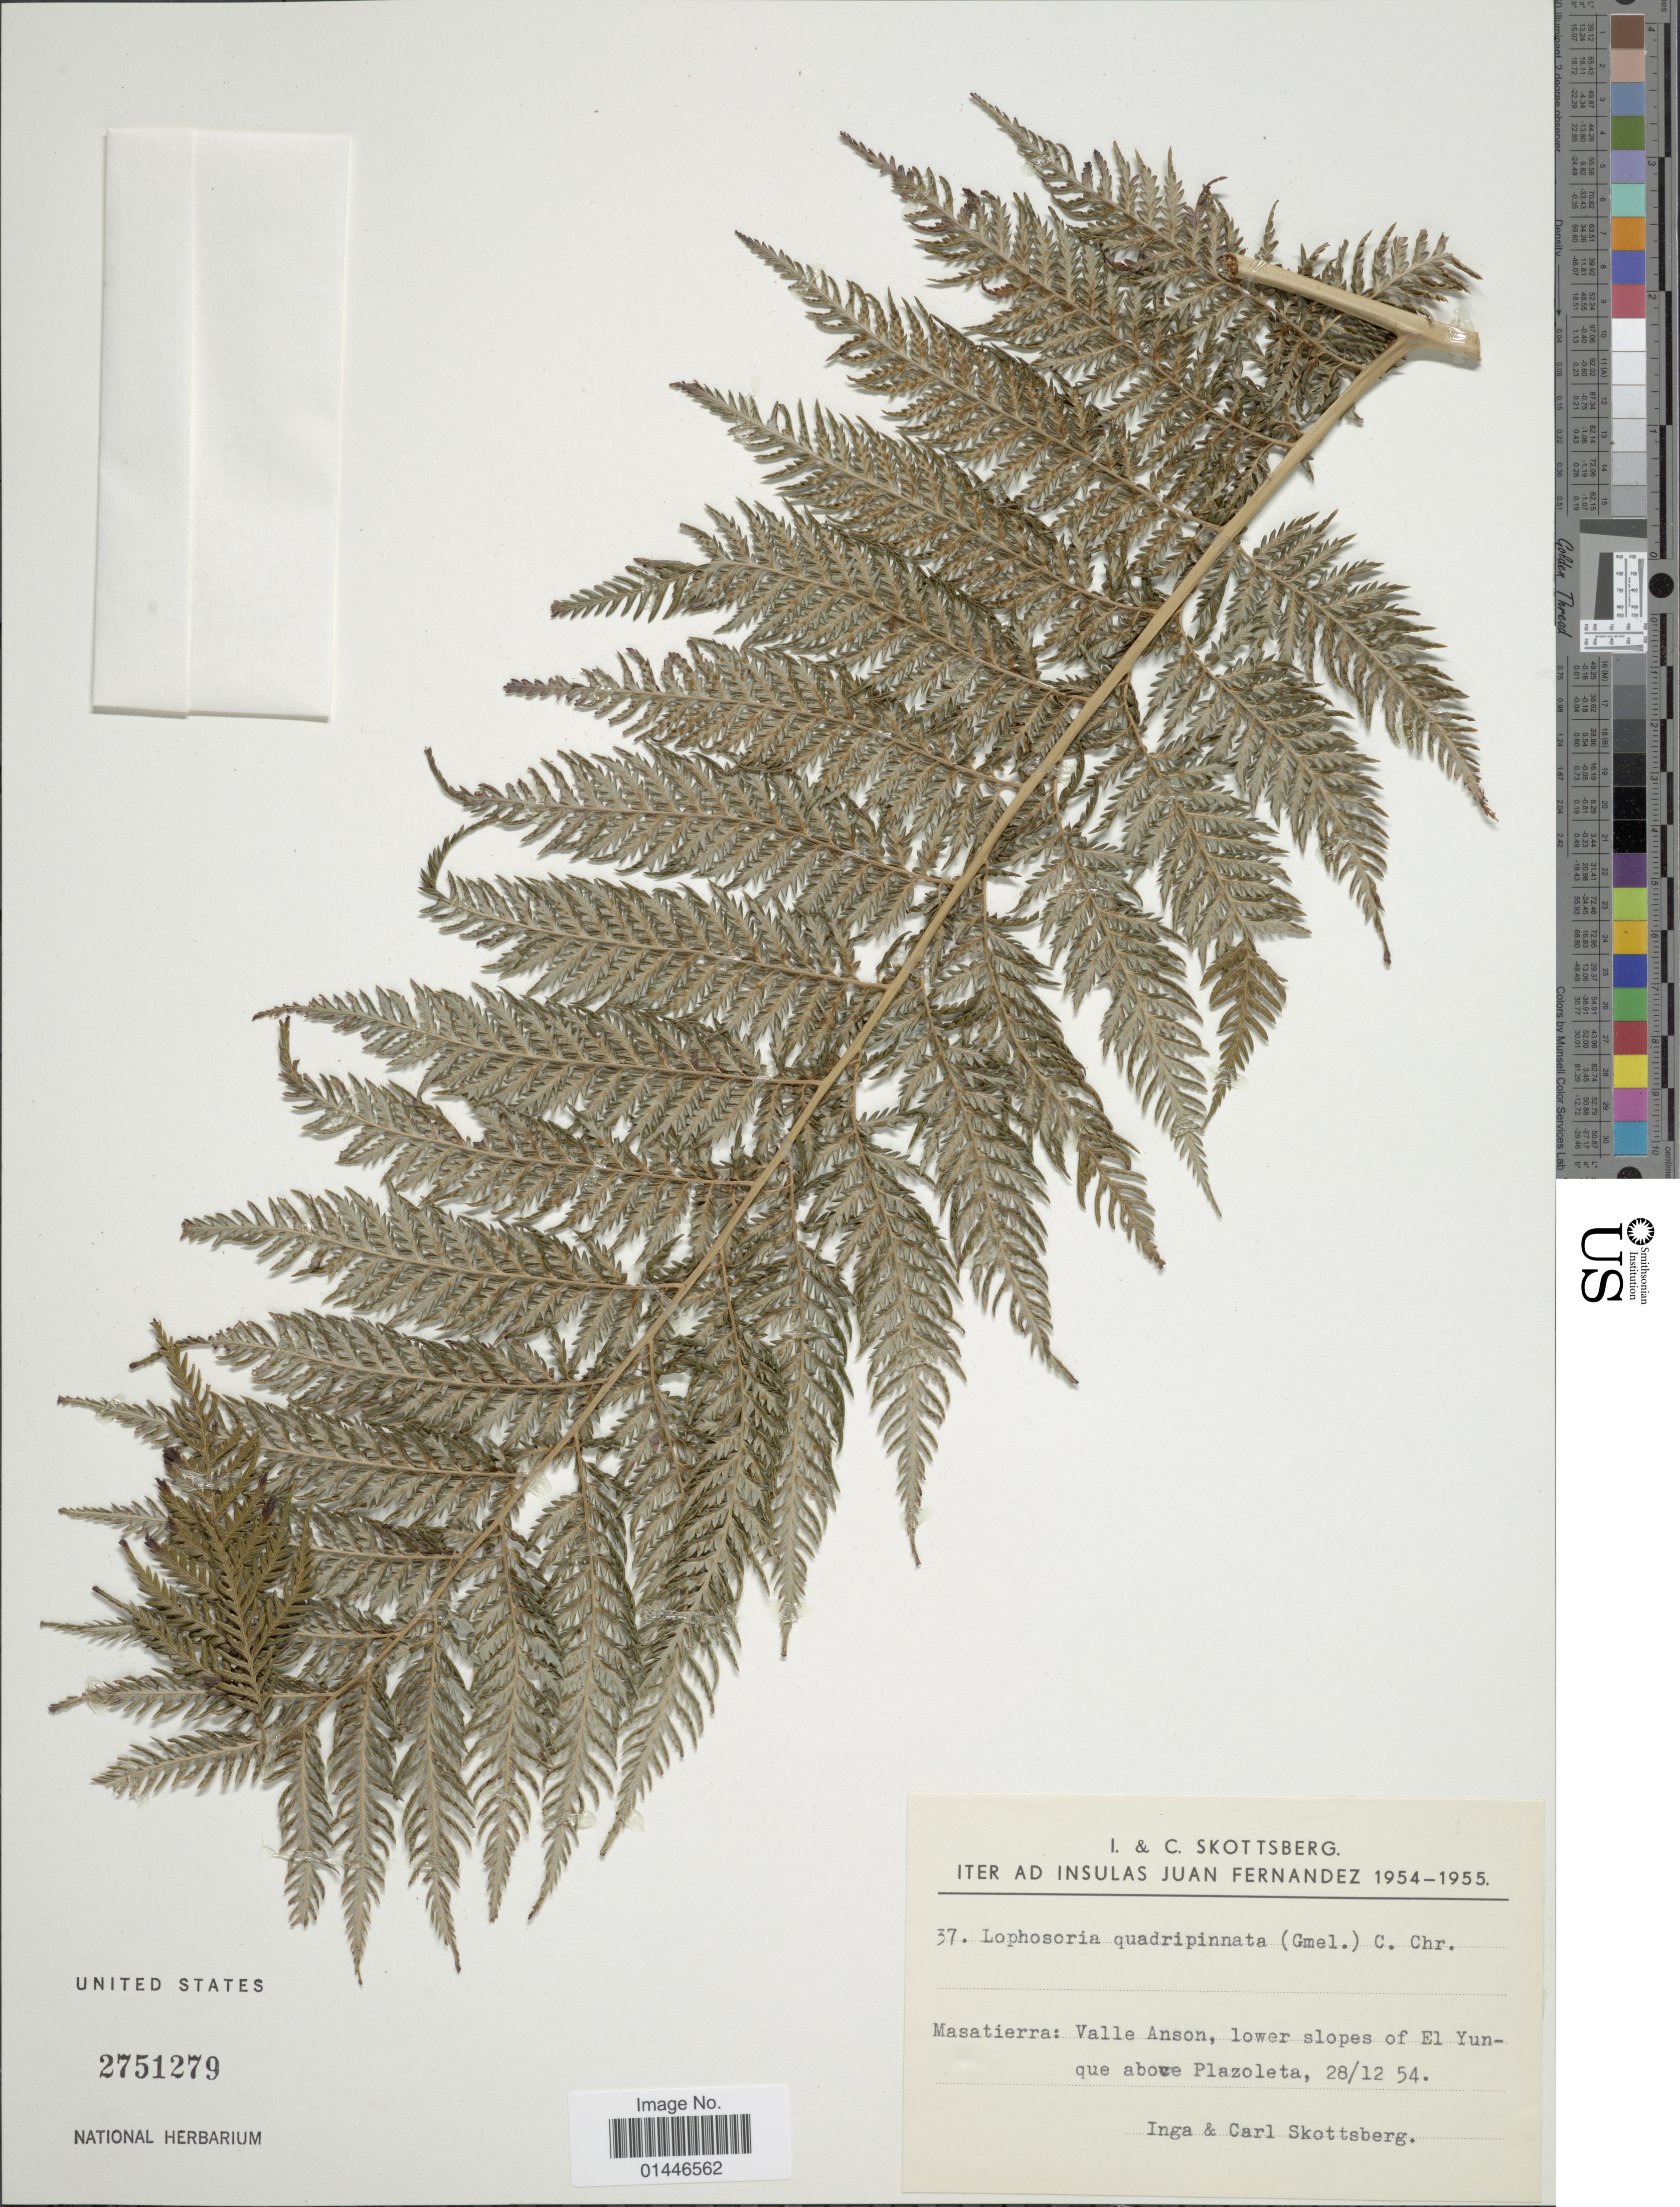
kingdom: Plantae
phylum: Tracheophyta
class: Polypodiopsida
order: Cyatheales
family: Dicksoniaceae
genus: Lophosoria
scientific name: Lophosoria quadripinnata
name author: (J.F. Gmel.) C. Chr.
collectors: I. Skottsberg & C. Skottsberg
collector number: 37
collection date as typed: Transcribed d/m/y: 28/12/54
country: Chile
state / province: Valparaíso (V)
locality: Juan Fernandez, Masatierra: Valle Anson, lower slopes of El Yunque above Plazoleta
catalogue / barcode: US 2751279